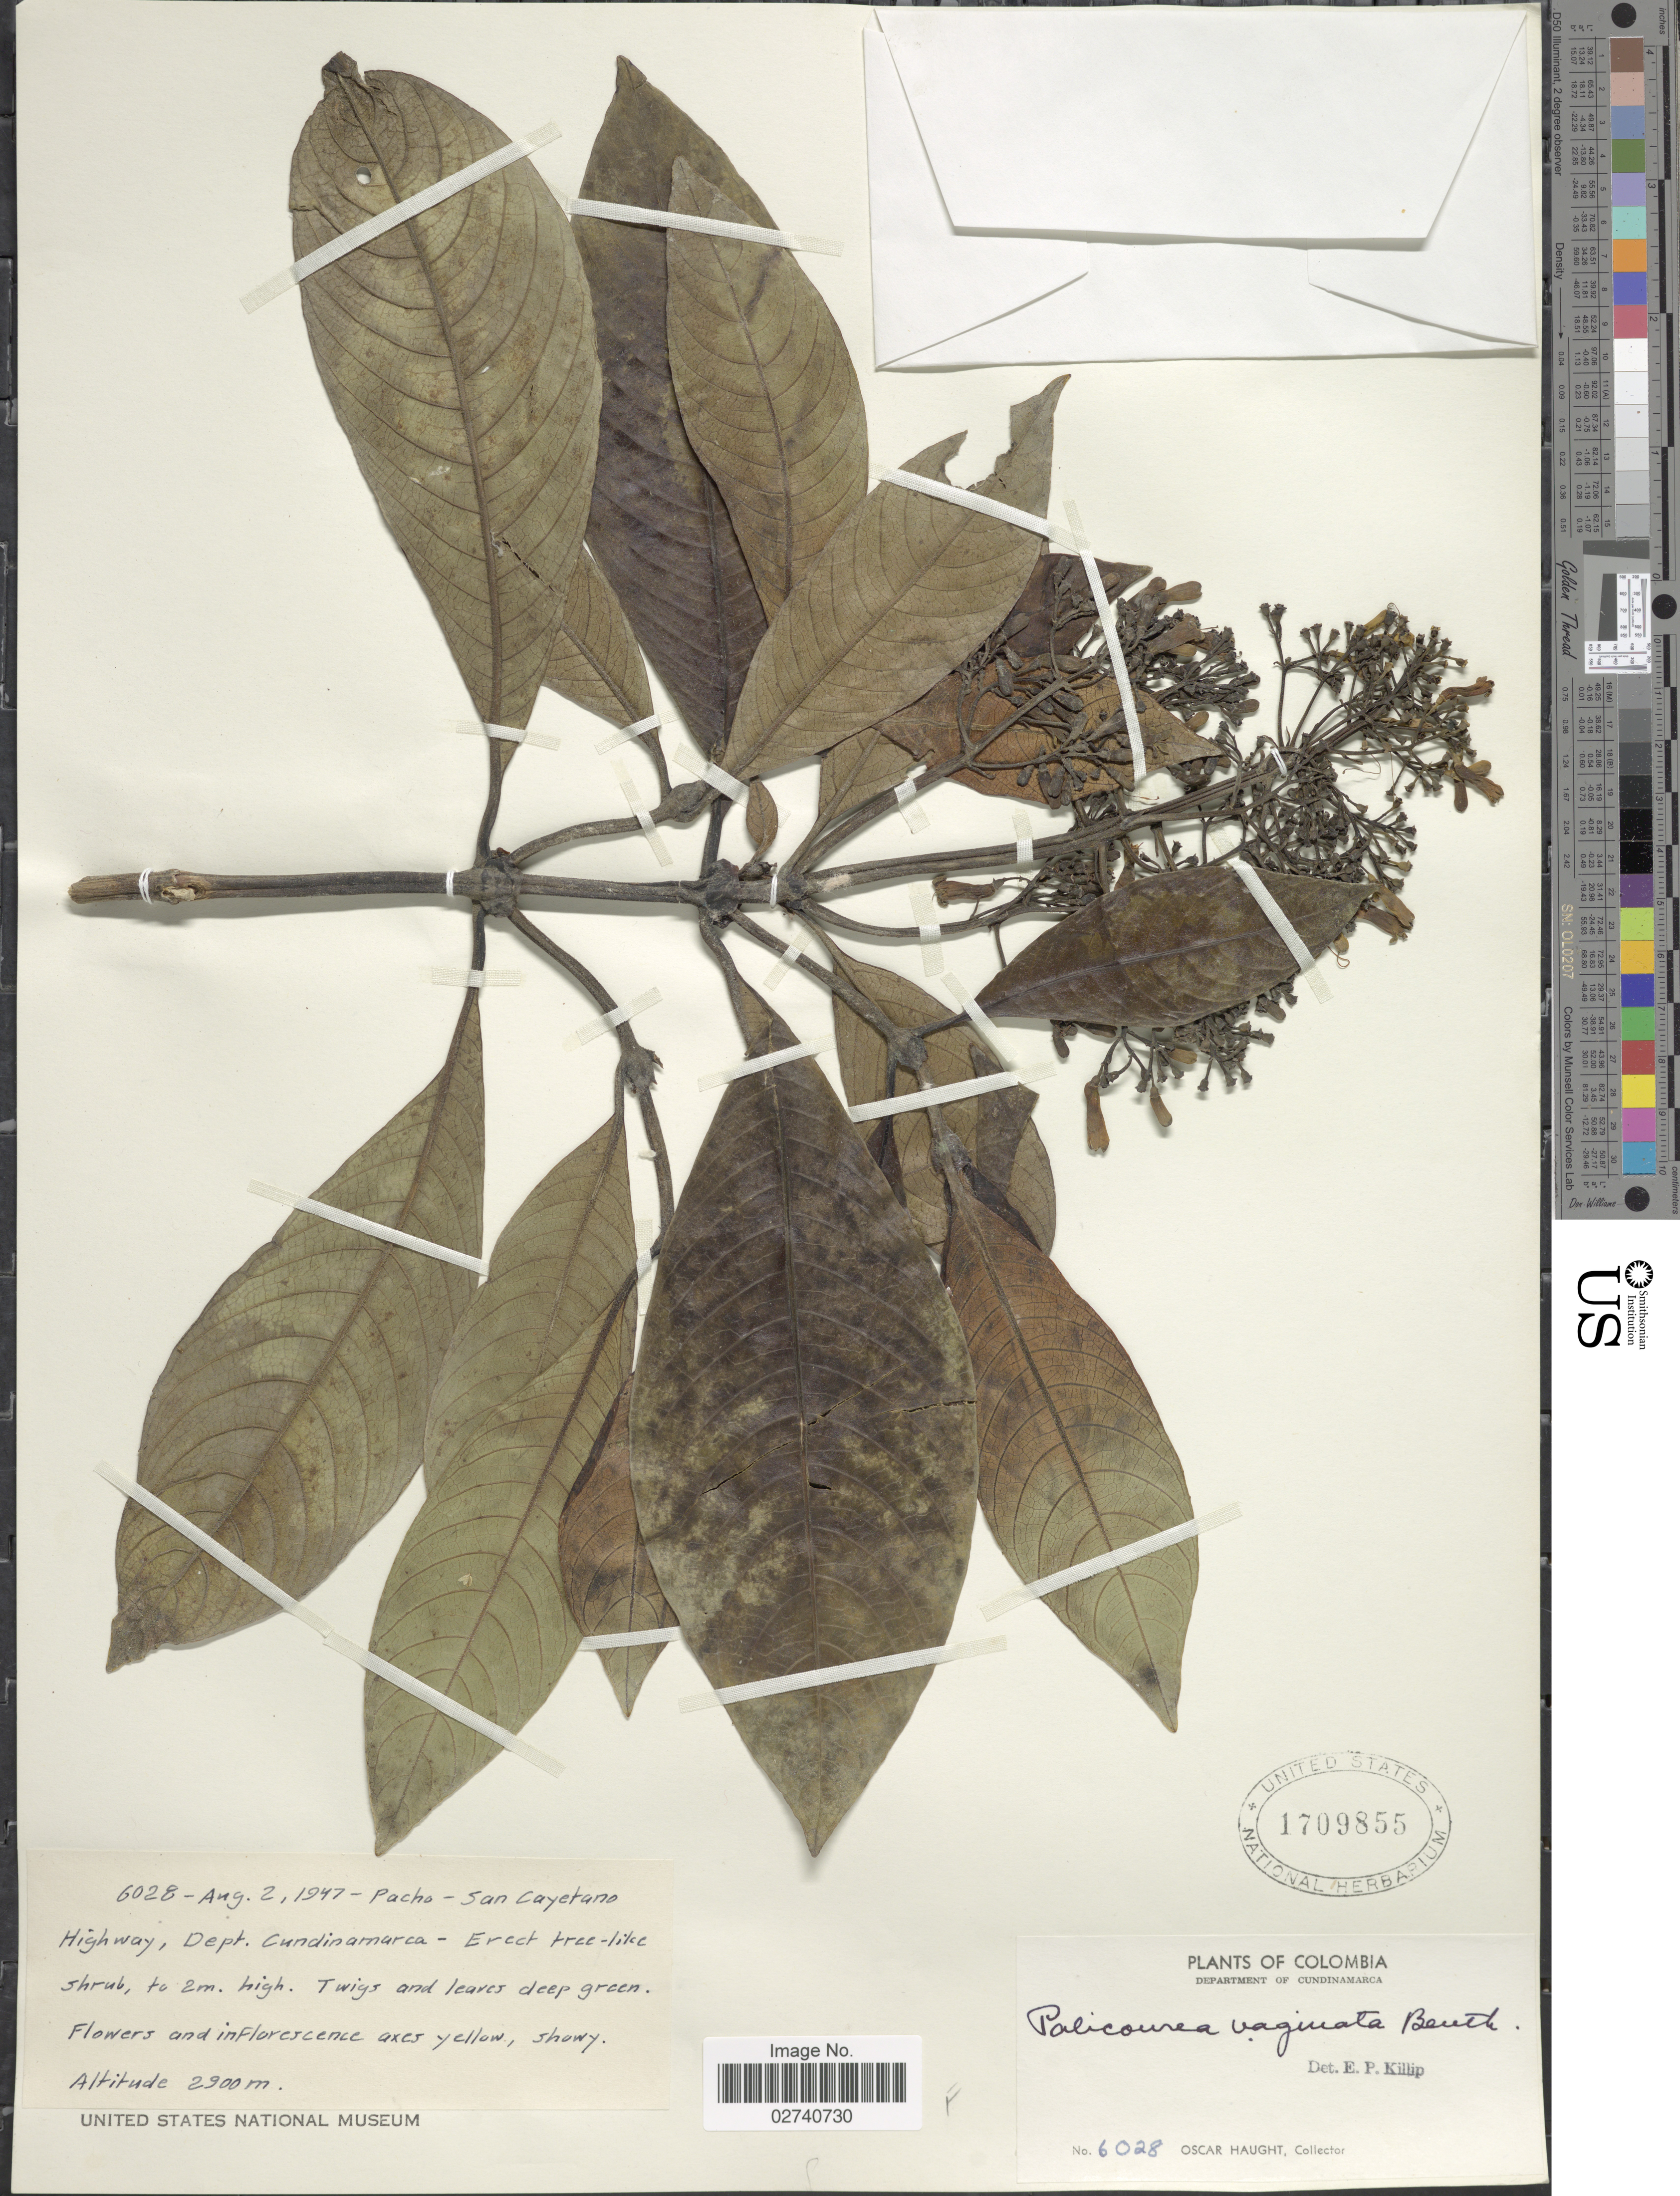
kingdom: Plantae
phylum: Tracheophyta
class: Magnoliopsida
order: Gentianales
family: Rubiaceae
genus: Palicourea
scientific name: Palicourea vaginata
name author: Benth.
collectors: O. L. Haught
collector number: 6028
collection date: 1947-08-02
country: Colombia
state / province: Cundinamarca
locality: Pacho, San Cayetano Highway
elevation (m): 2900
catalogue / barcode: US 1709855